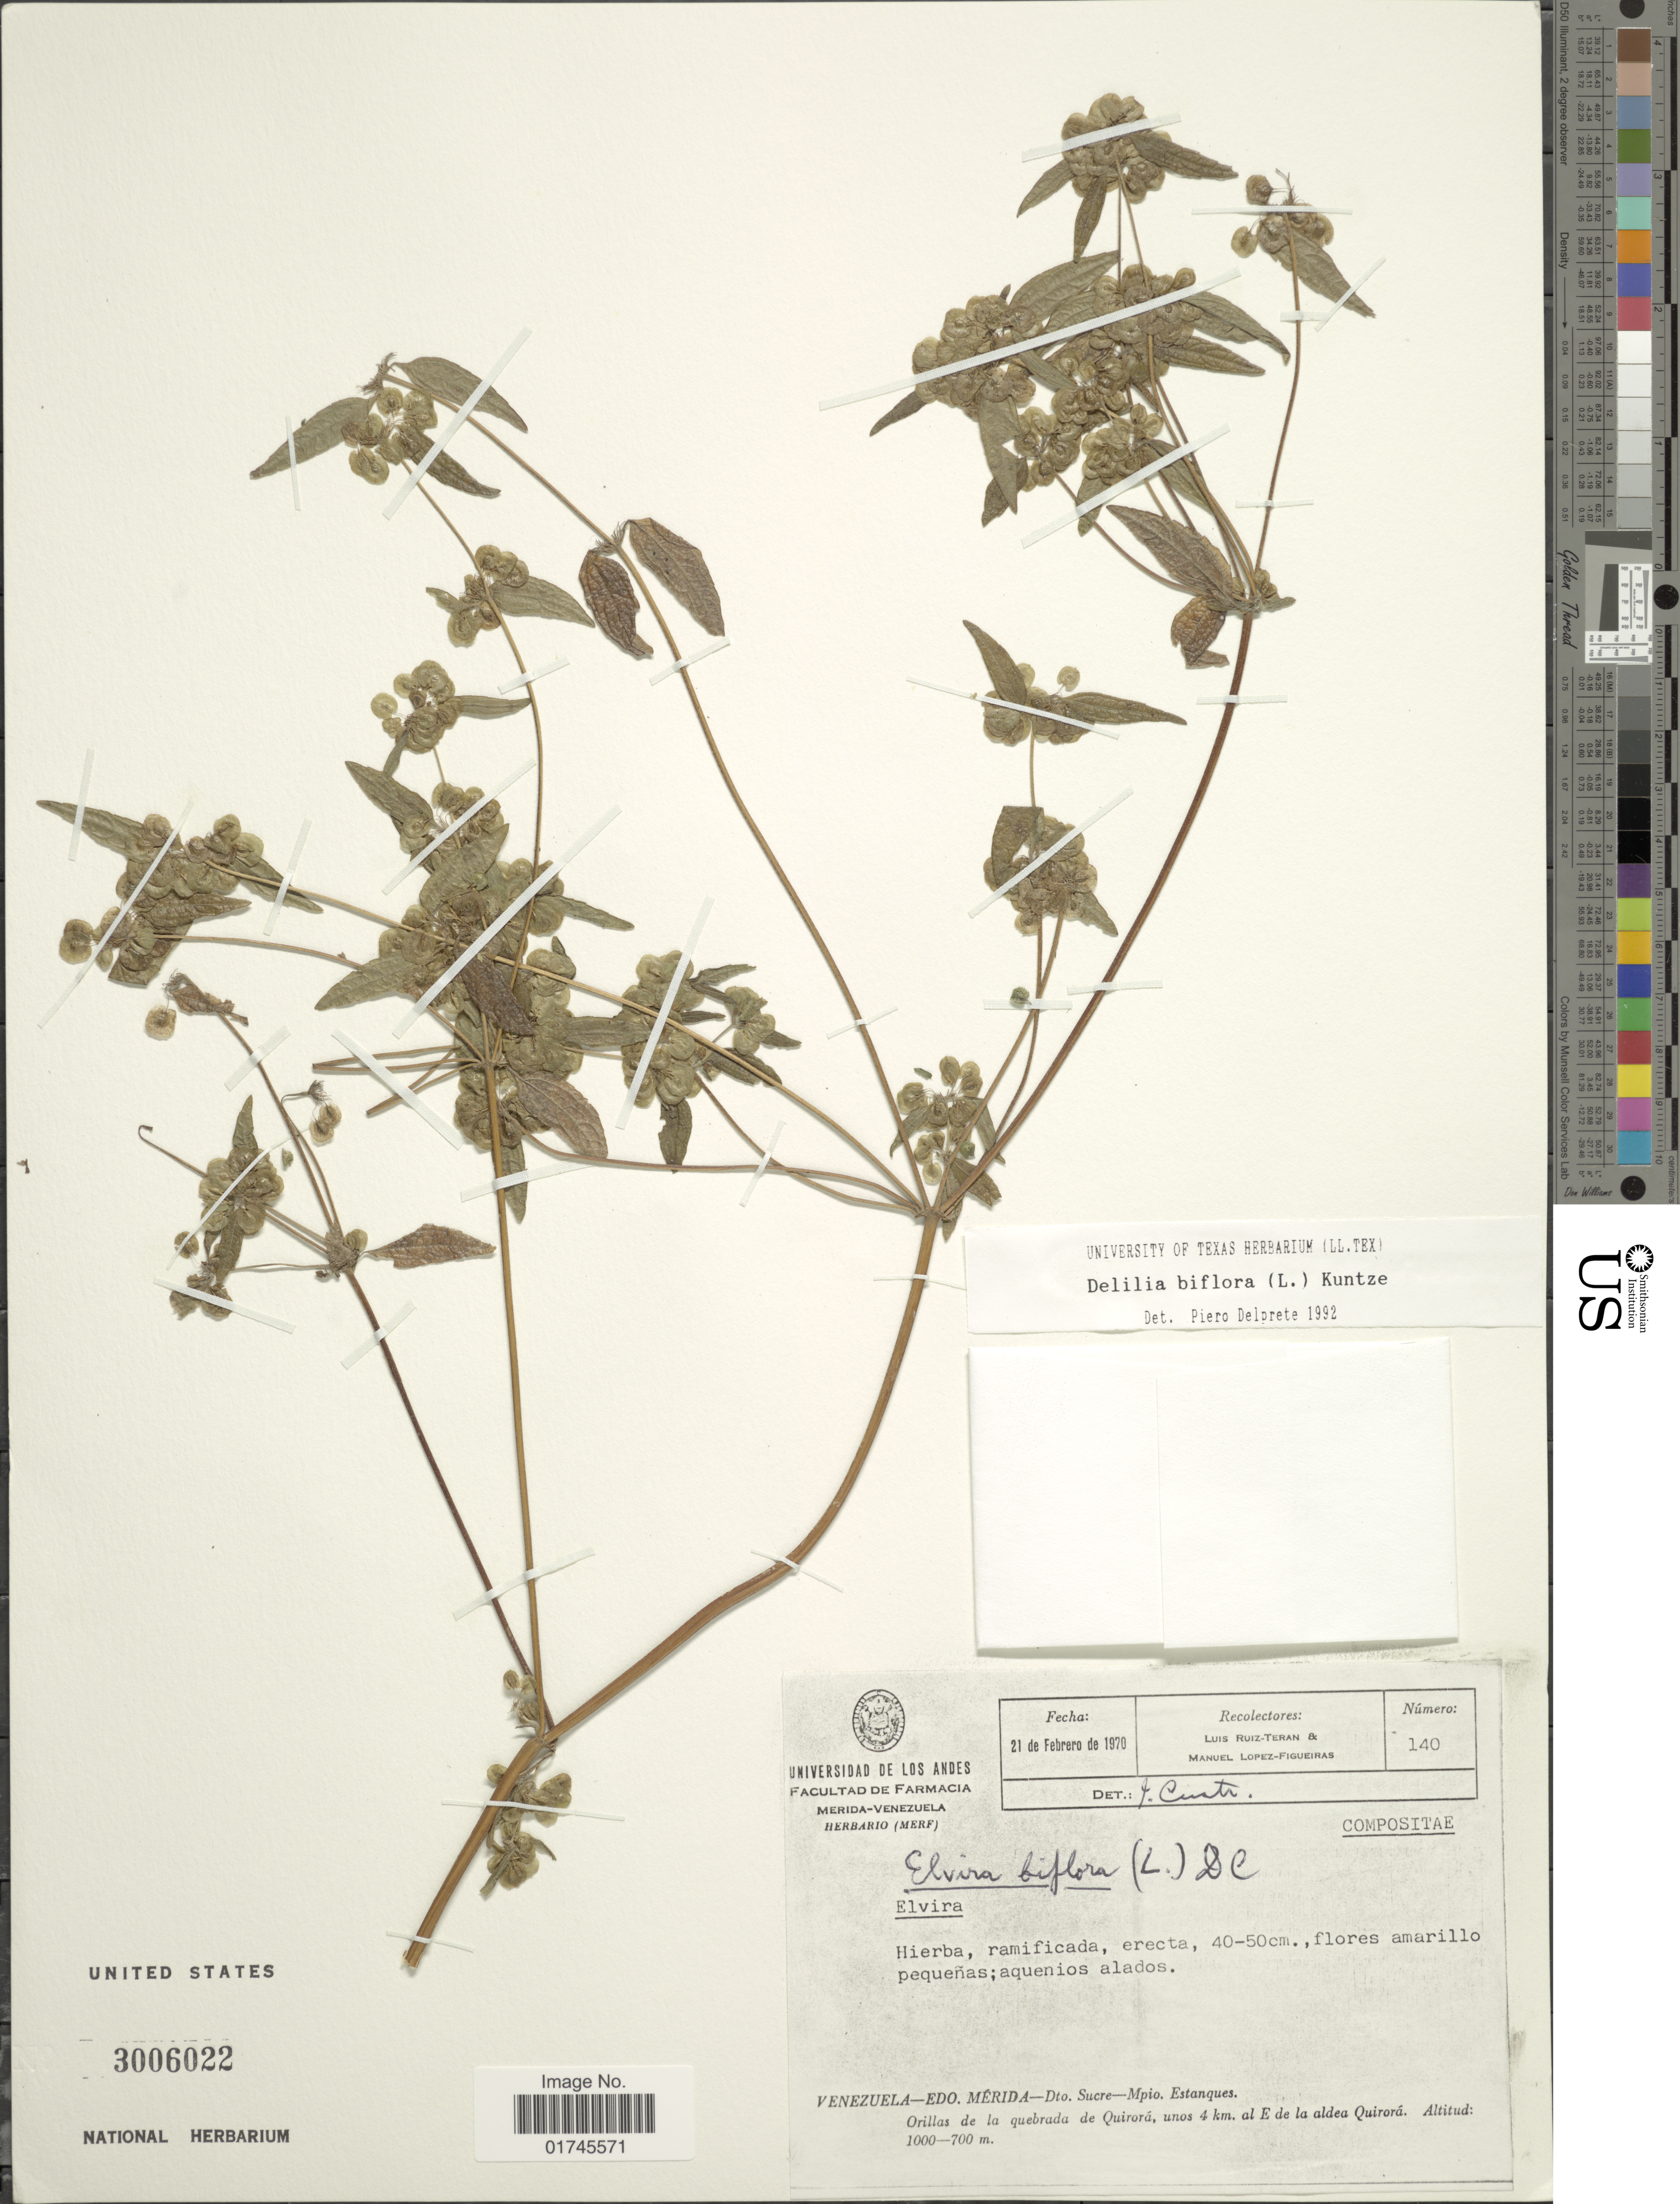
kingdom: Plantae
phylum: Tracheophyta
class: Magnoliopsida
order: Asterales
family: Asteraceae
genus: Delilia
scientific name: Delilia biflora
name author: (L.) Kuntze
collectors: L. Teran & M. López Figueiras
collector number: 140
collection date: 1970-02-21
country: Venezuela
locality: Edo. Mérida-Dto Sucre-Mpio Estanques. Orillas de la quebrada de Quirorá, unos 4 km al E de la aldea Quirorá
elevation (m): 700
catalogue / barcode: US 3006022